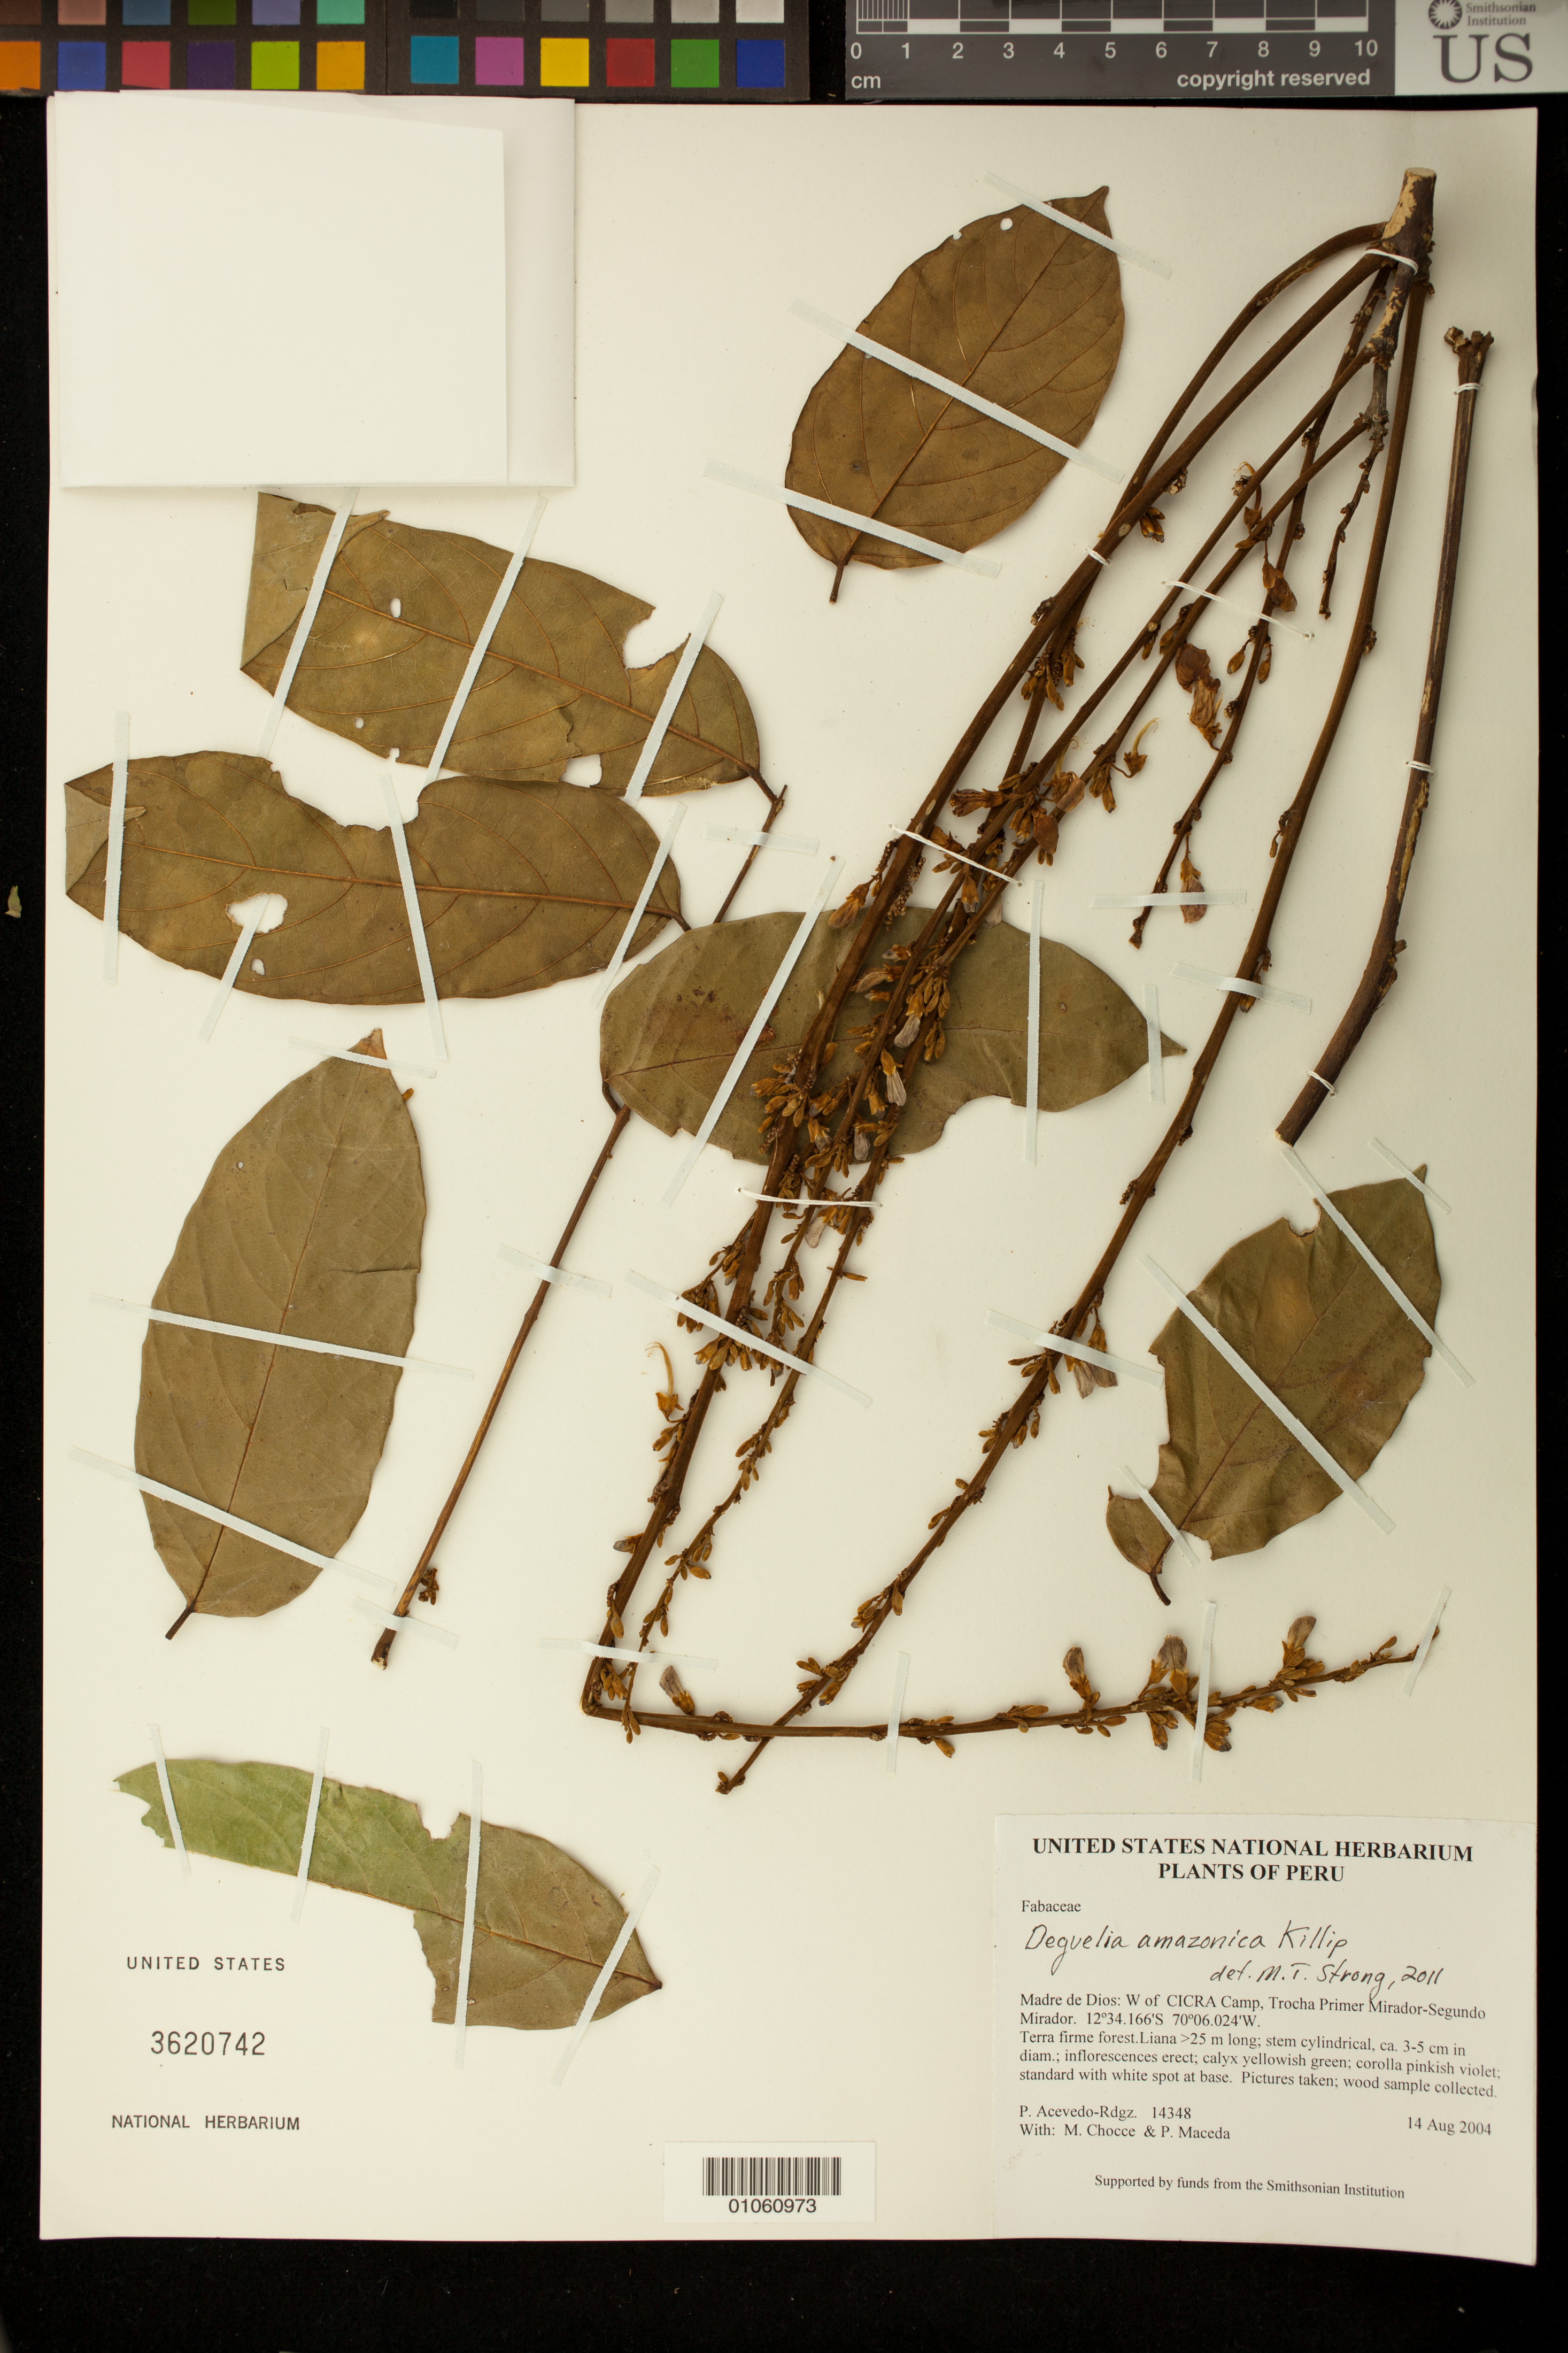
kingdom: Plantae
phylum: Tracheophyta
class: Magnoliopsida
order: Fabales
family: Fabaceae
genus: Deguelia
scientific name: Deguelia amazonica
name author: Killip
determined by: Strong, M. T., (US), Smithsonian Institution - National Museum of Natural History (UNITED STATES)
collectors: P. Acevedo-Rodr., M. Chocce & P. Maceda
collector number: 14348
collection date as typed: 14 Aug 2004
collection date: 2004-08-14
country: Peru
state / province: Madre de Dios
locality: Madre de Dios: W of CICRA Camp, Trocha Primer Mirador-Segundo Mirador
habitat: Terra firme forest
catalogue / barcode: US 3620742